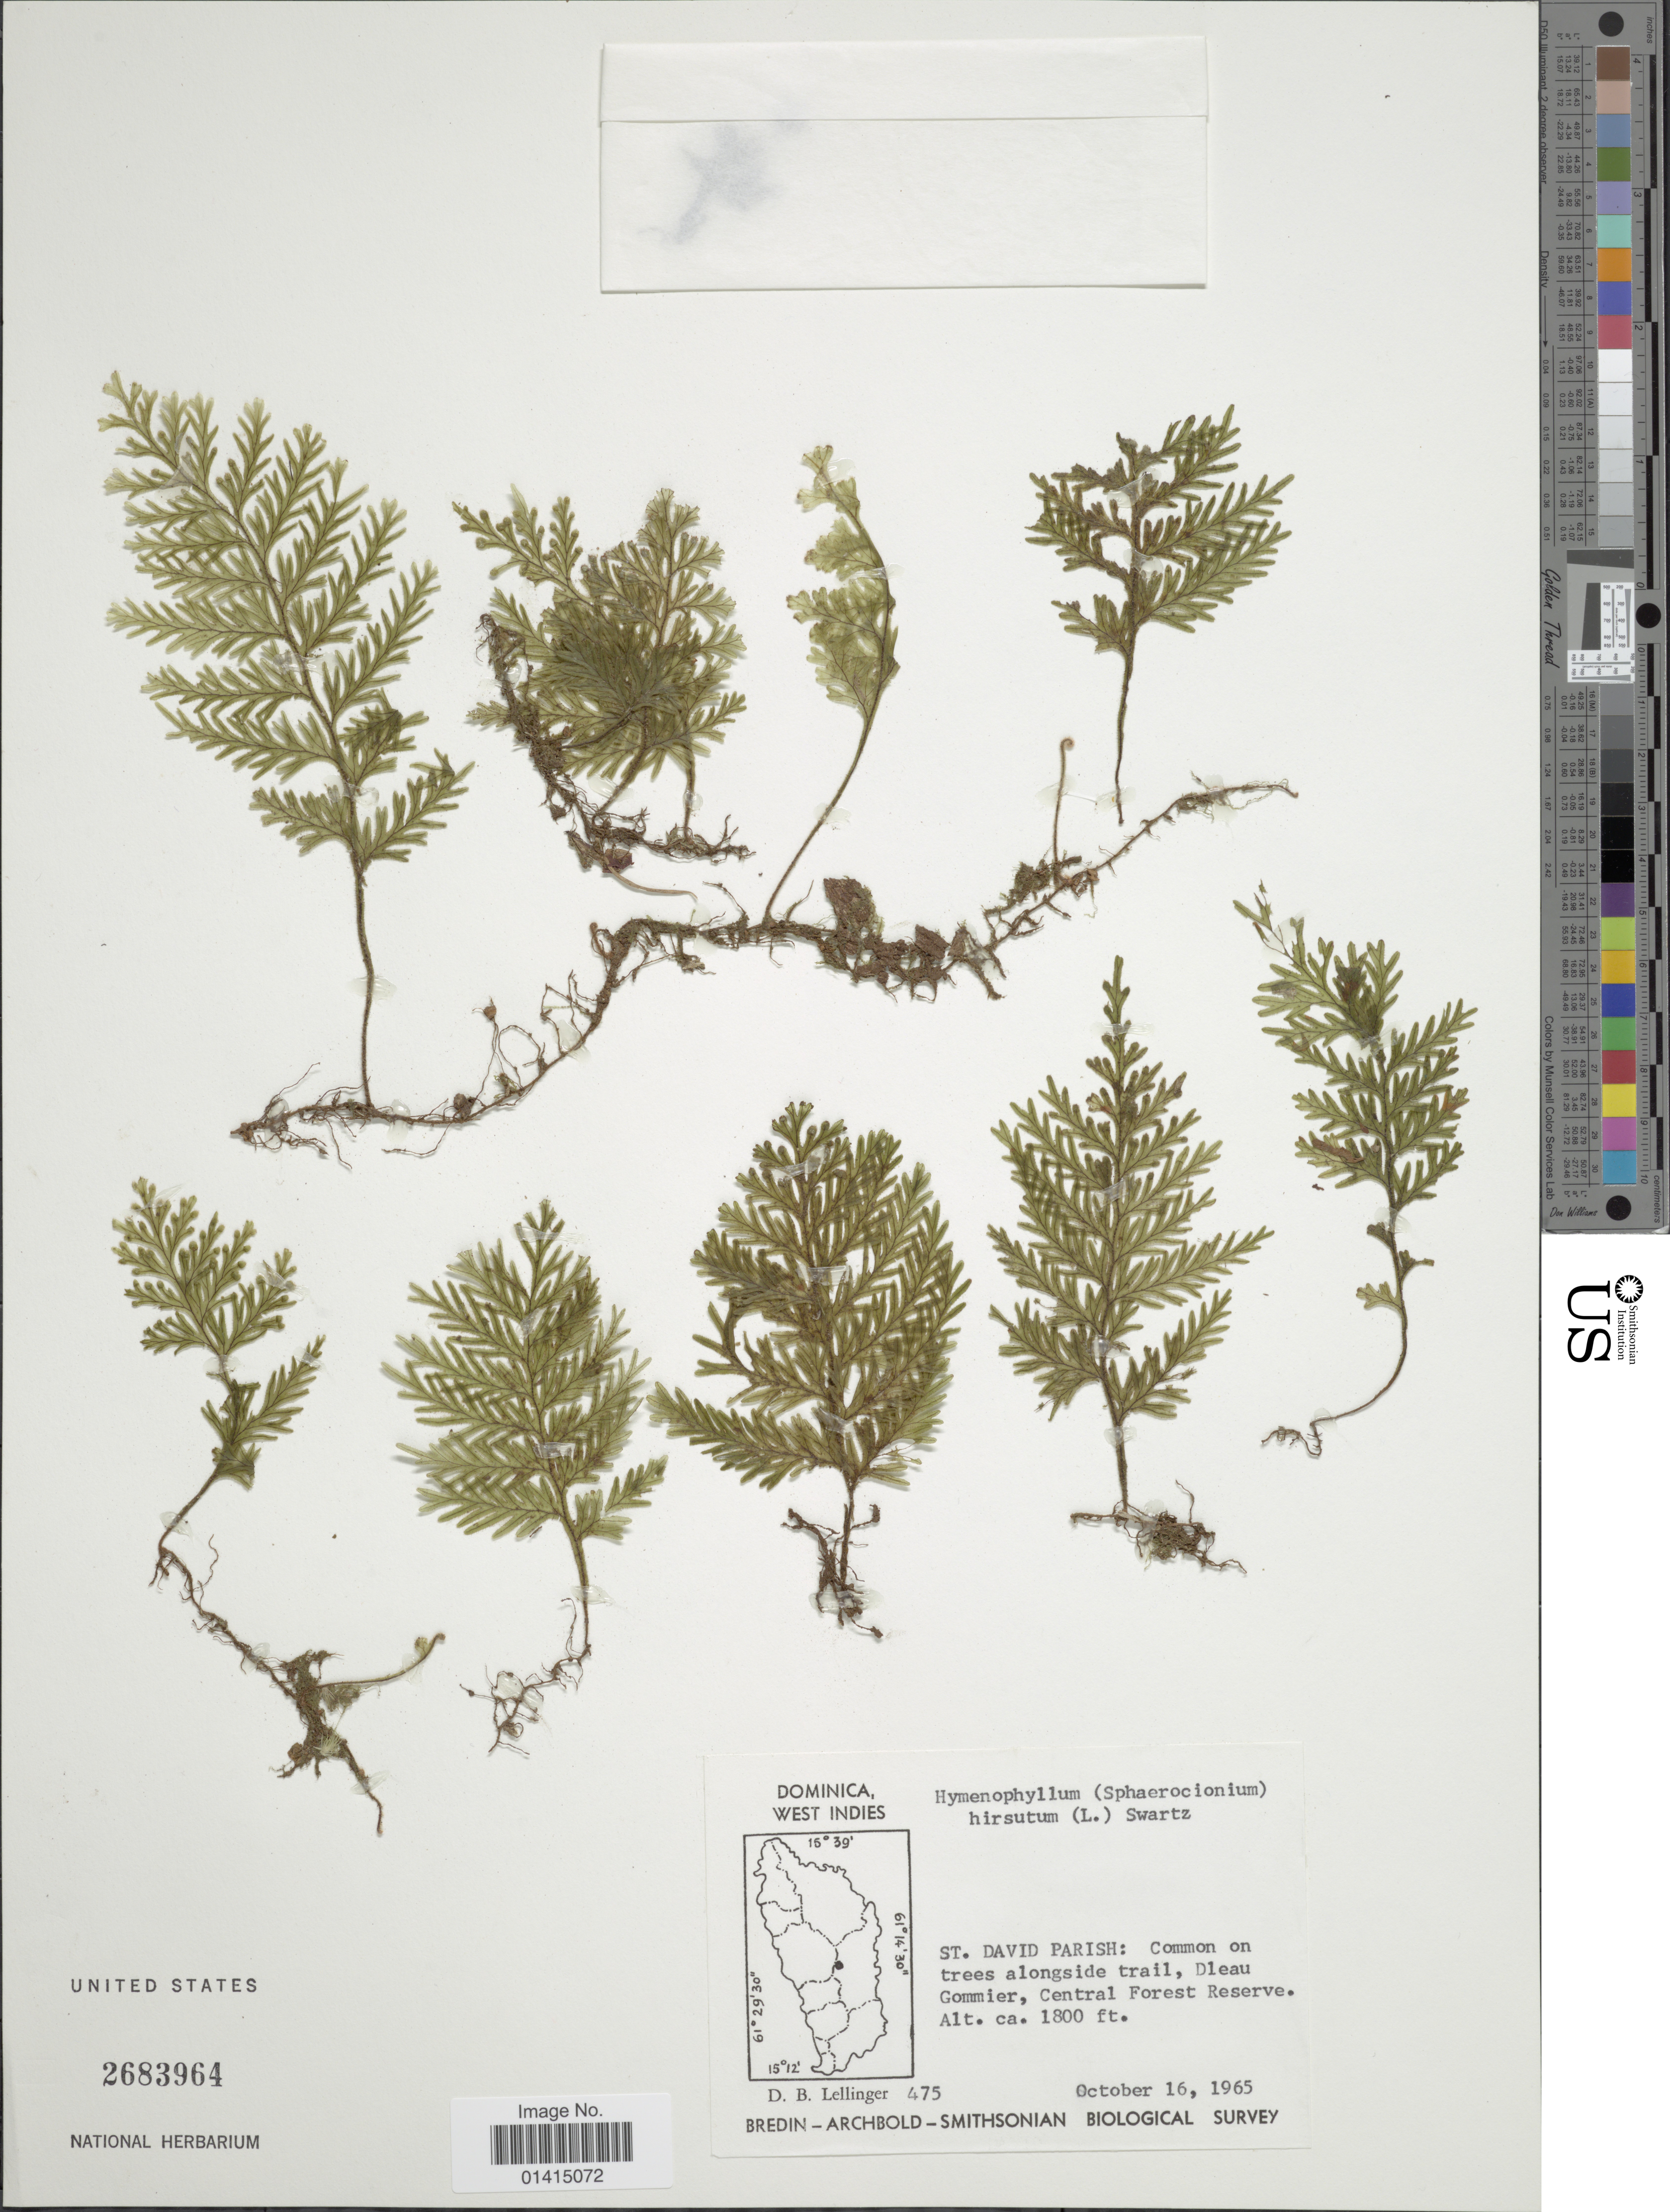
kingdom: Plantae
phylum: Tracheophyta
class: Polypodiopsida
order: Hymenophyllales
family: Hymenophyllaceae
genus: Hymenophyllum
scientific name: Hymenophyllum hirtellum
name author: Sw. in Schrad.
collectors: D. B. Lellinger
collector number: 475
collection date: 1965-10-16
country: Dominica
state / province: St. David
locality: Dominica, West Indies, St. David Parish: common on trees alongside trail, Dleau Gommier, Central Forest Reserve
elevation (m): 549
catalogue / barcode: US 2683964